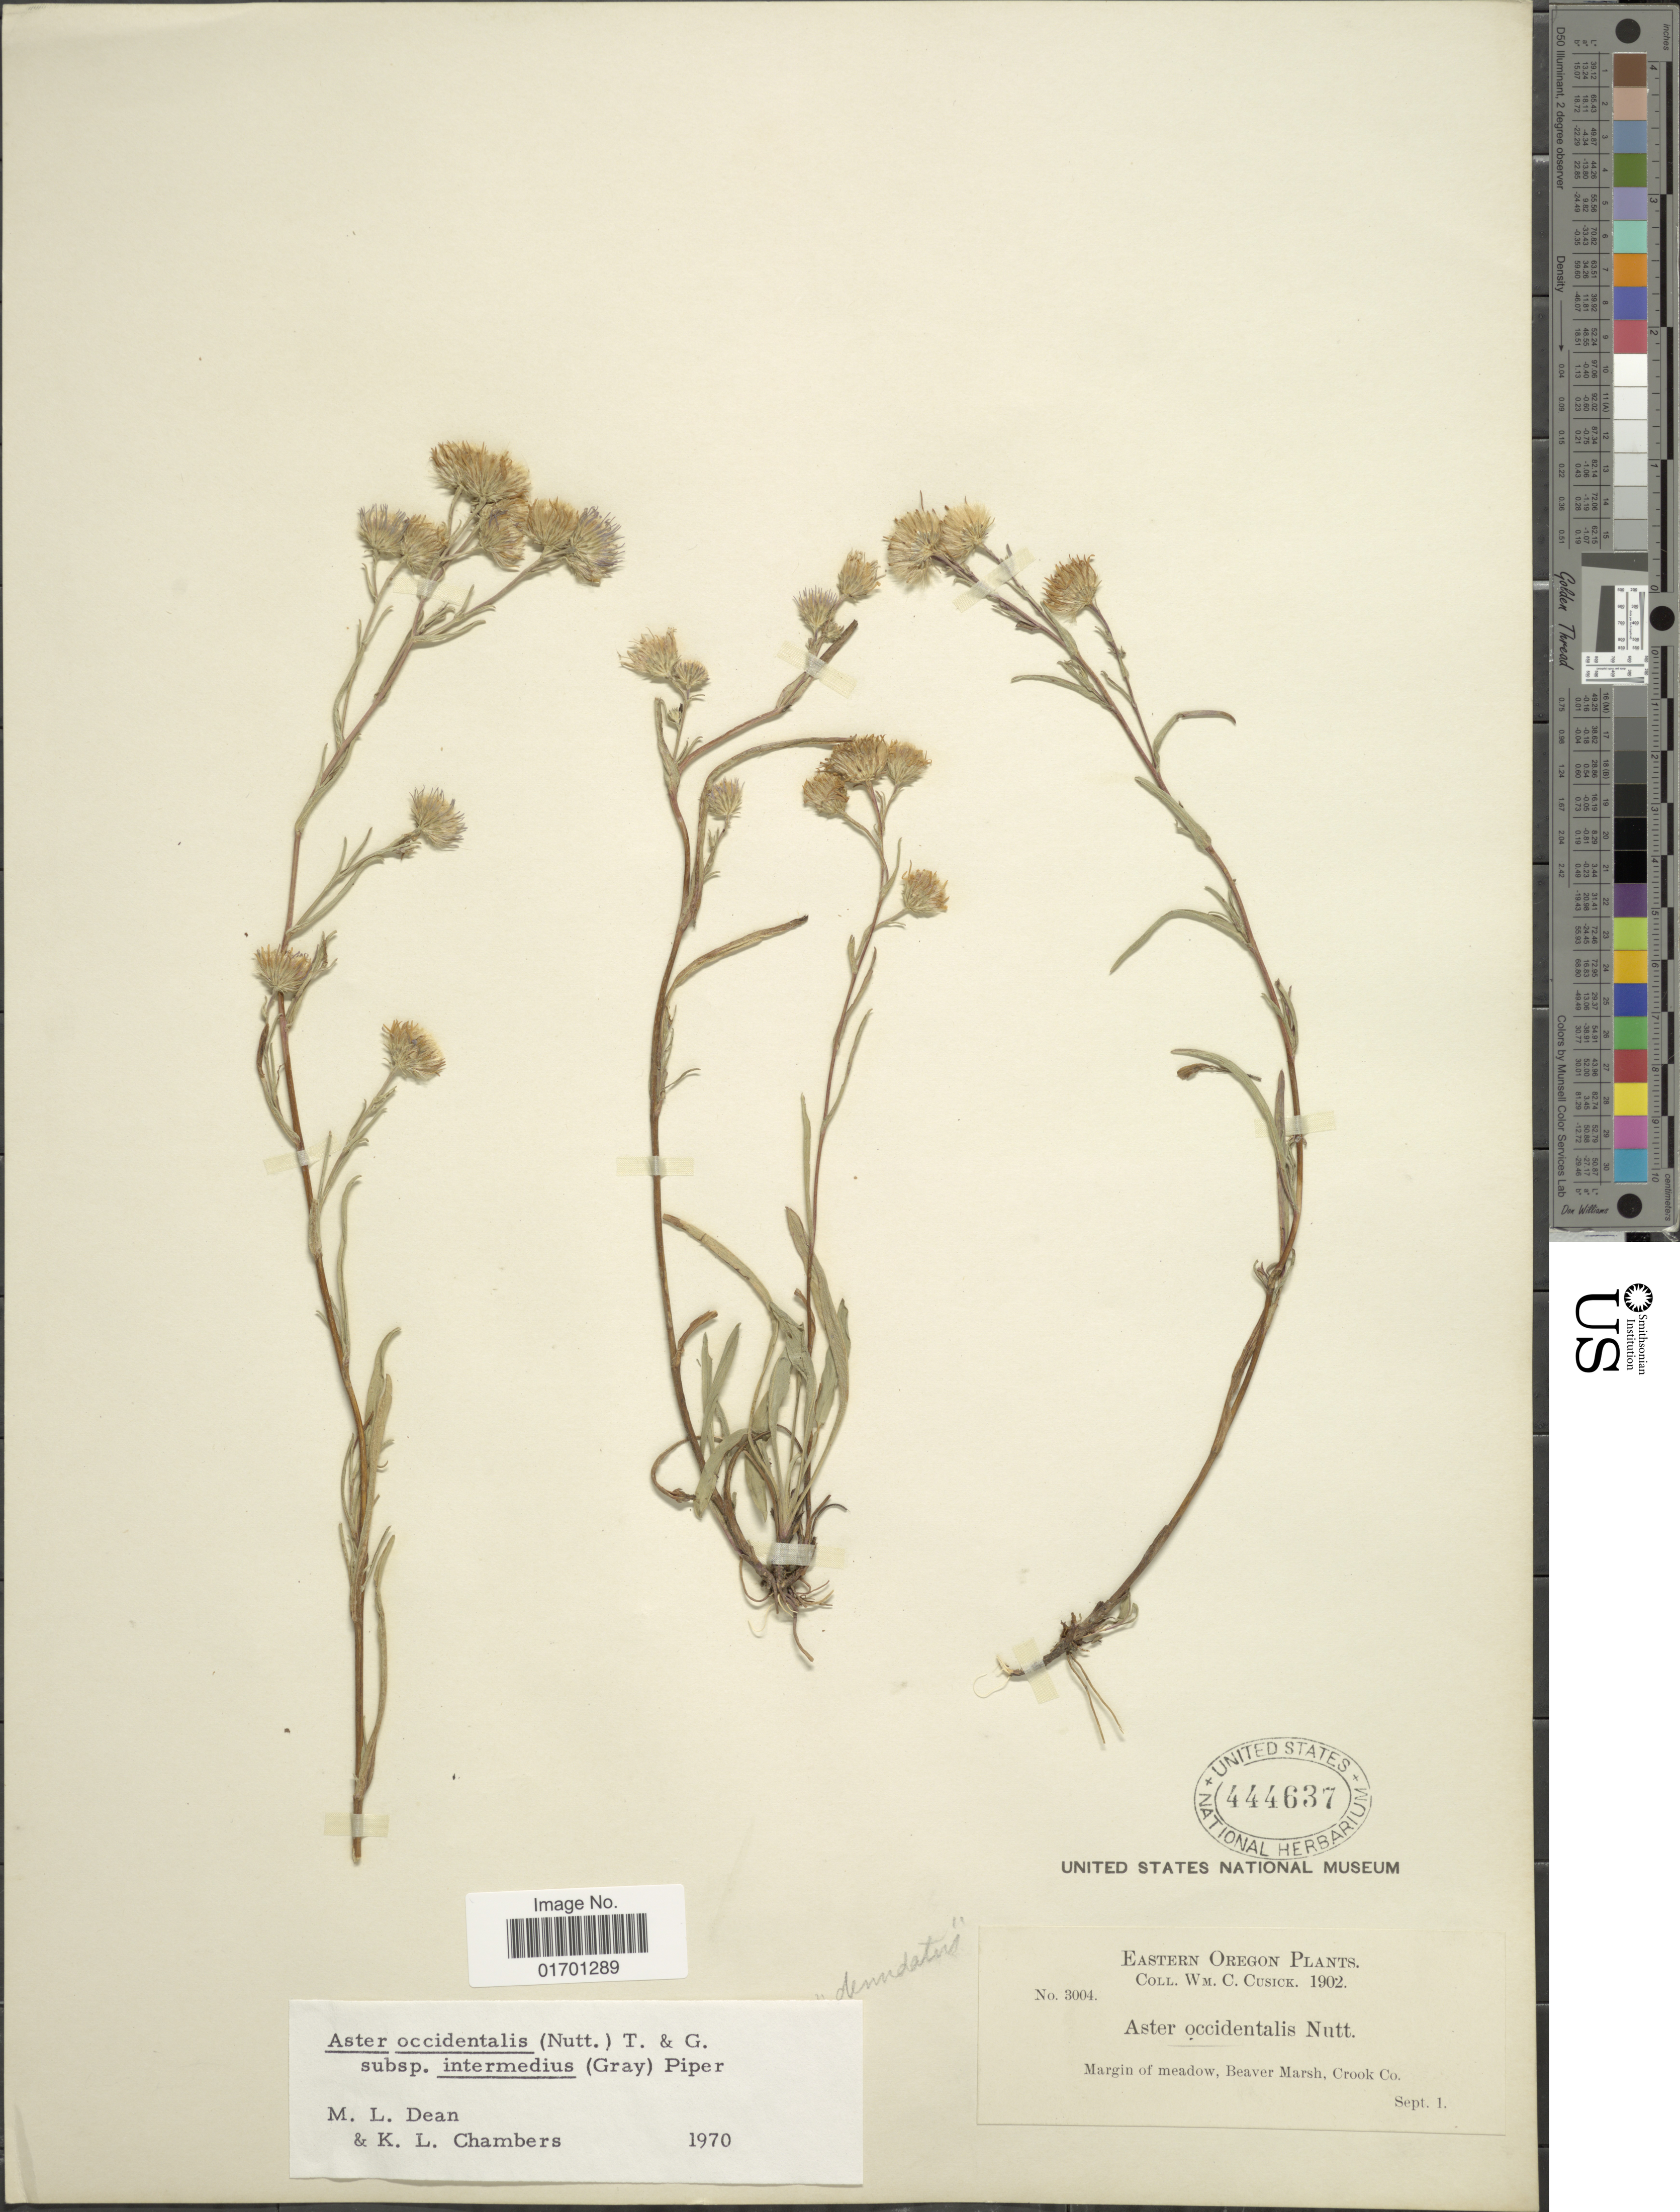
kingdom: Plantae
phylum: Tracheophyta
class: Magnoliopsida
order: Asterales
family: Asteraceae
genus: Symphyotrichum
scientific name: Symphyotrichum spathulatum var. intermedium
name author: (A. Gray) G.L. Nesom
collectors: W. C. Cusick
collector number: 3004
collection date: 1902-09-01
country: United States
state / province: Oregon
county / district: Crook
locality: Eastern Oregon, Margin of meadow, Beaver Marsh, Crook Co.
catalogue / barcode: US 444637